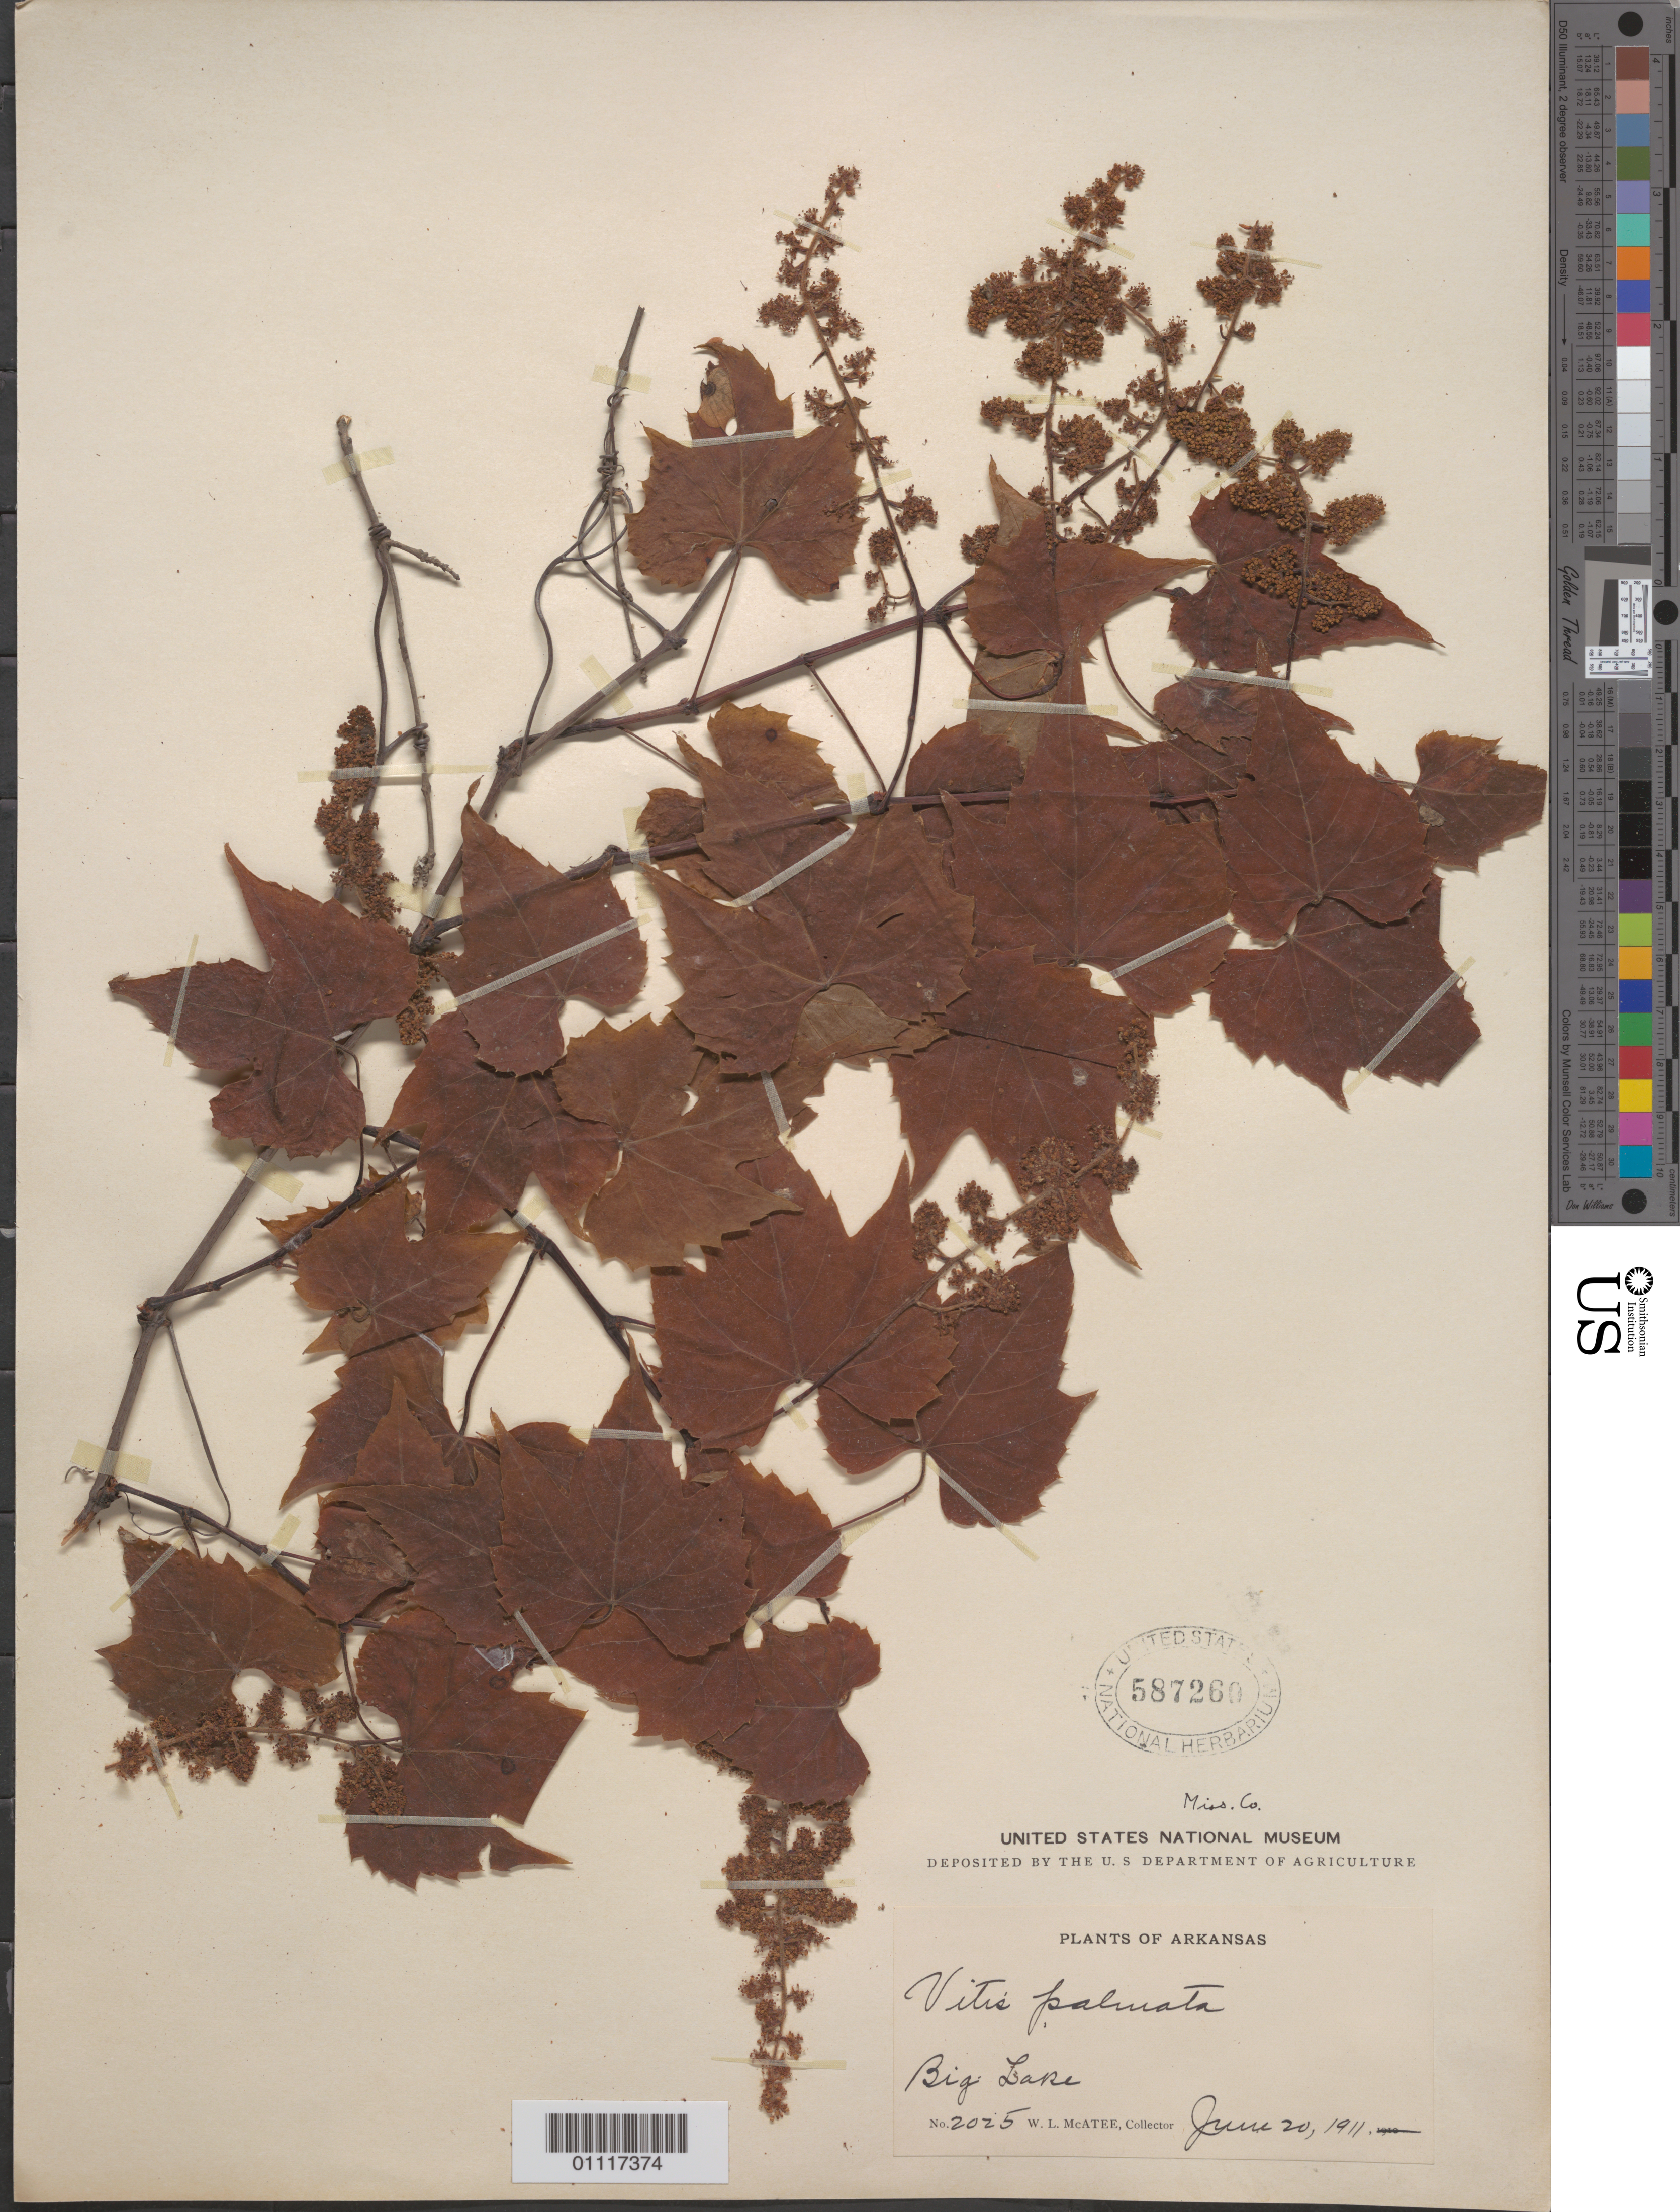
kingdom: Plantae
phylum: Tracheophyta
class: Magnoliopsida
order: Vitales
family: Vitaceae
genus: Vitis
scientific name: Vitis palmata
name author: Vahl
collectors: W. McAtee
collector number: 2025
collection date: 1911-06-20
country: United States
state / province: Arkansas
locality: Big Lake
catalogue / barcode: US 587260